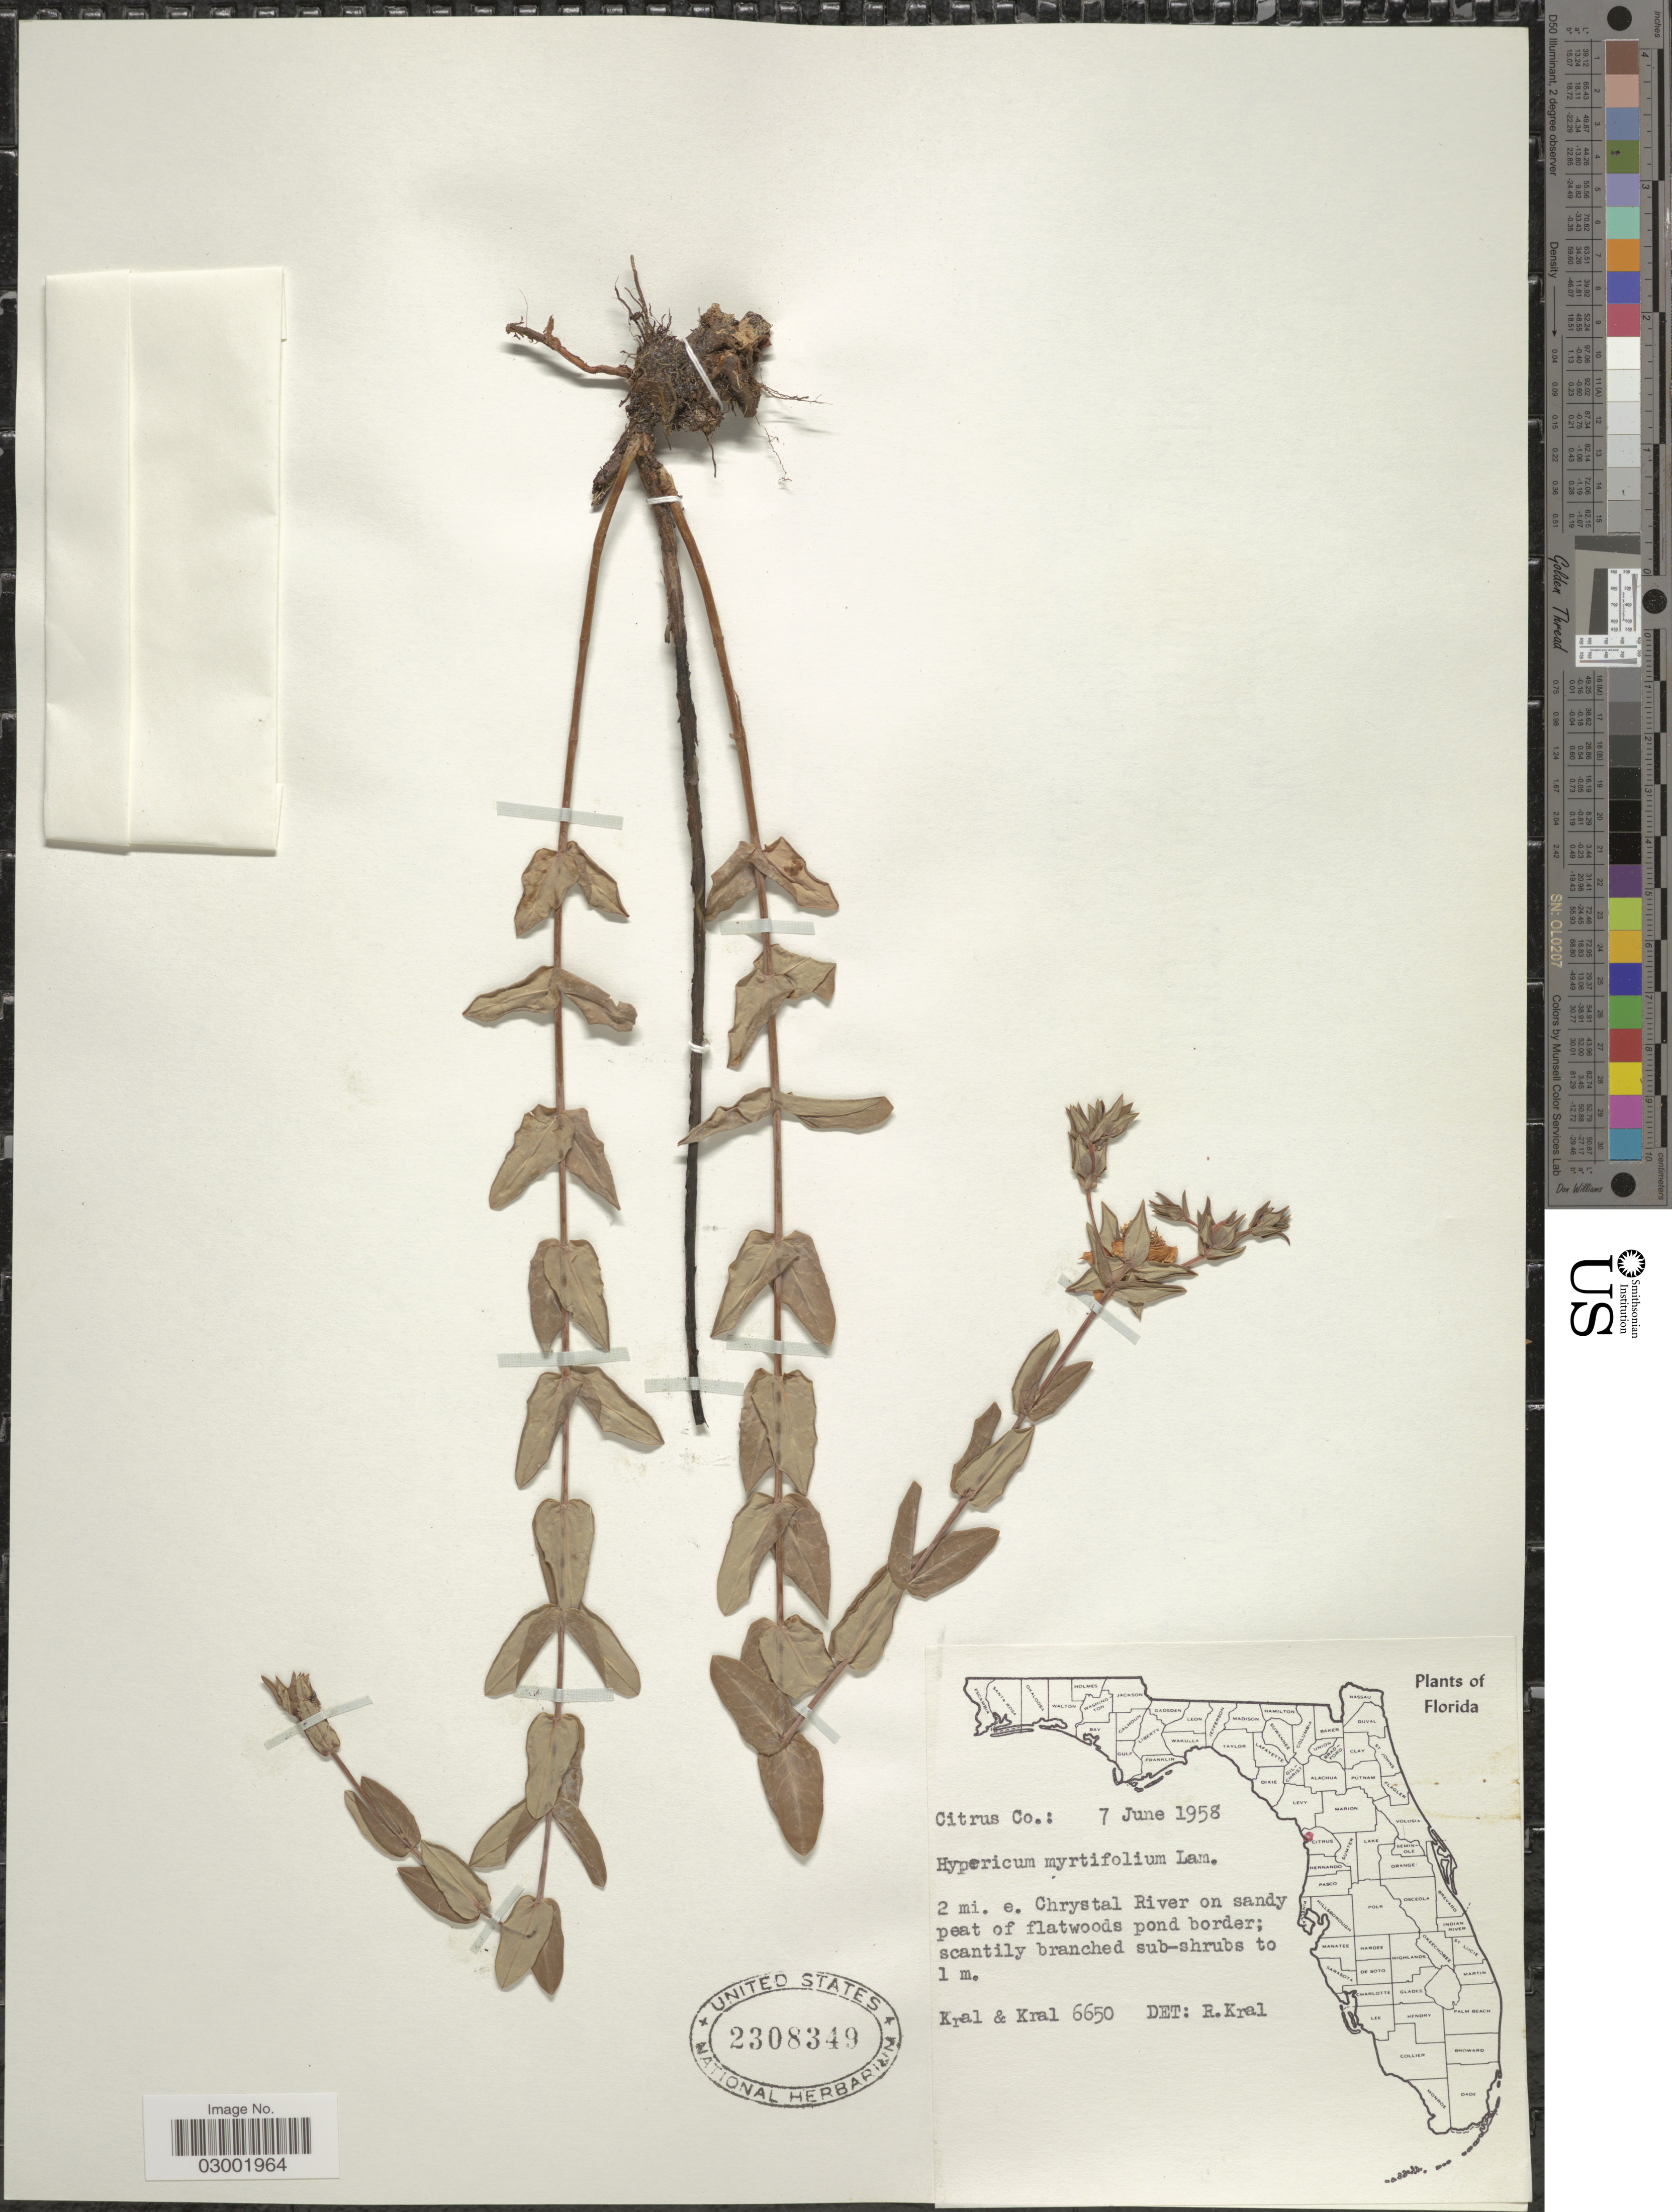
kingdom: Plantae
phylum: Tracheophyta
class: Magnoliopsida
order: Malpighiales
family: Hypericaceae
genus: Hypericum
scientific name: Hypericum myrtifolium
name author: Lam.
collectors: -- Kral & -- Kral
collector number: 6650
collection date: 1958-06-07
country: United States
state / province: Florida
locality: Citrus Co.: 2 mi. e. Chrystal River on sandy peat of flatwoods pond border.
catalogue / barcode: US 2308349